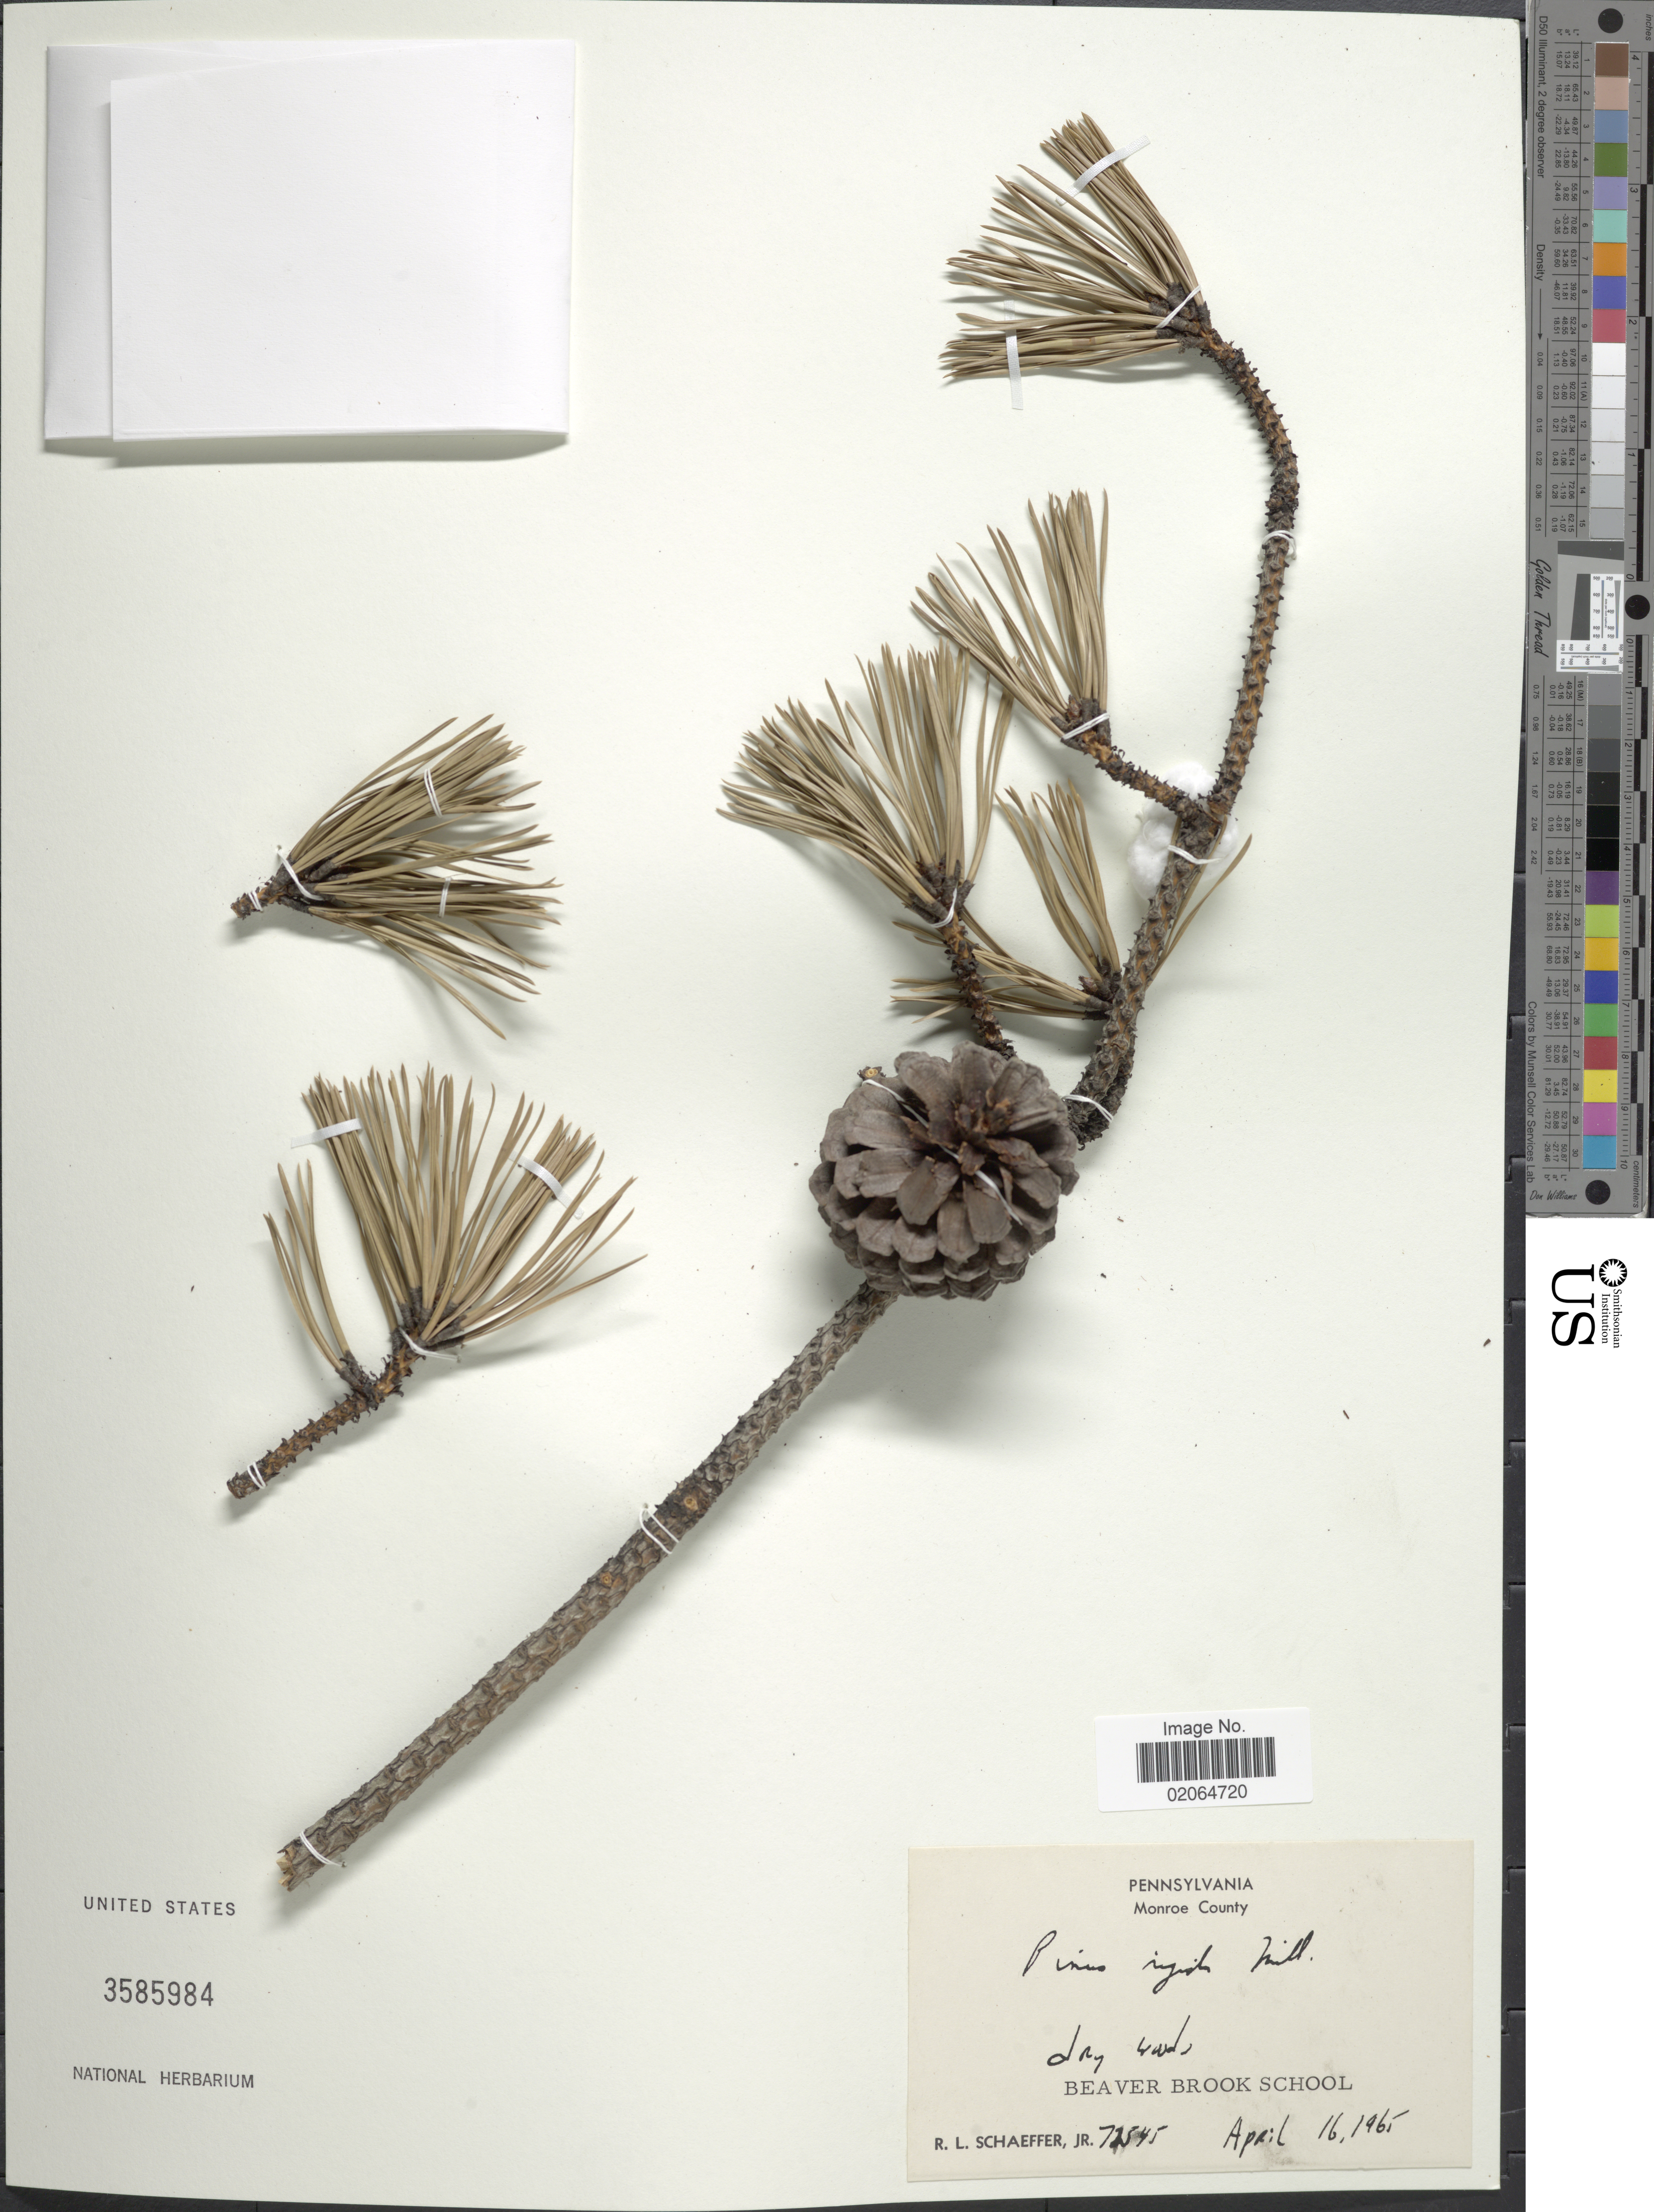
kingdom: Plantae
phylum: Tracheophyta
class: Pinopsida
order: Pinales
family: Pinaceae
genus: Pinus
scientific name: Pinus rigida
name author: Mill.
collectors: R. L. Schaeffer Jr.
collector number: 72545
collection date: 1965-04-16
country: United States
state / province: Pennsylvania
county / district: Monroe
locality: Monroe County, Beaver Brook School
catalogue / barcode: US 3585984